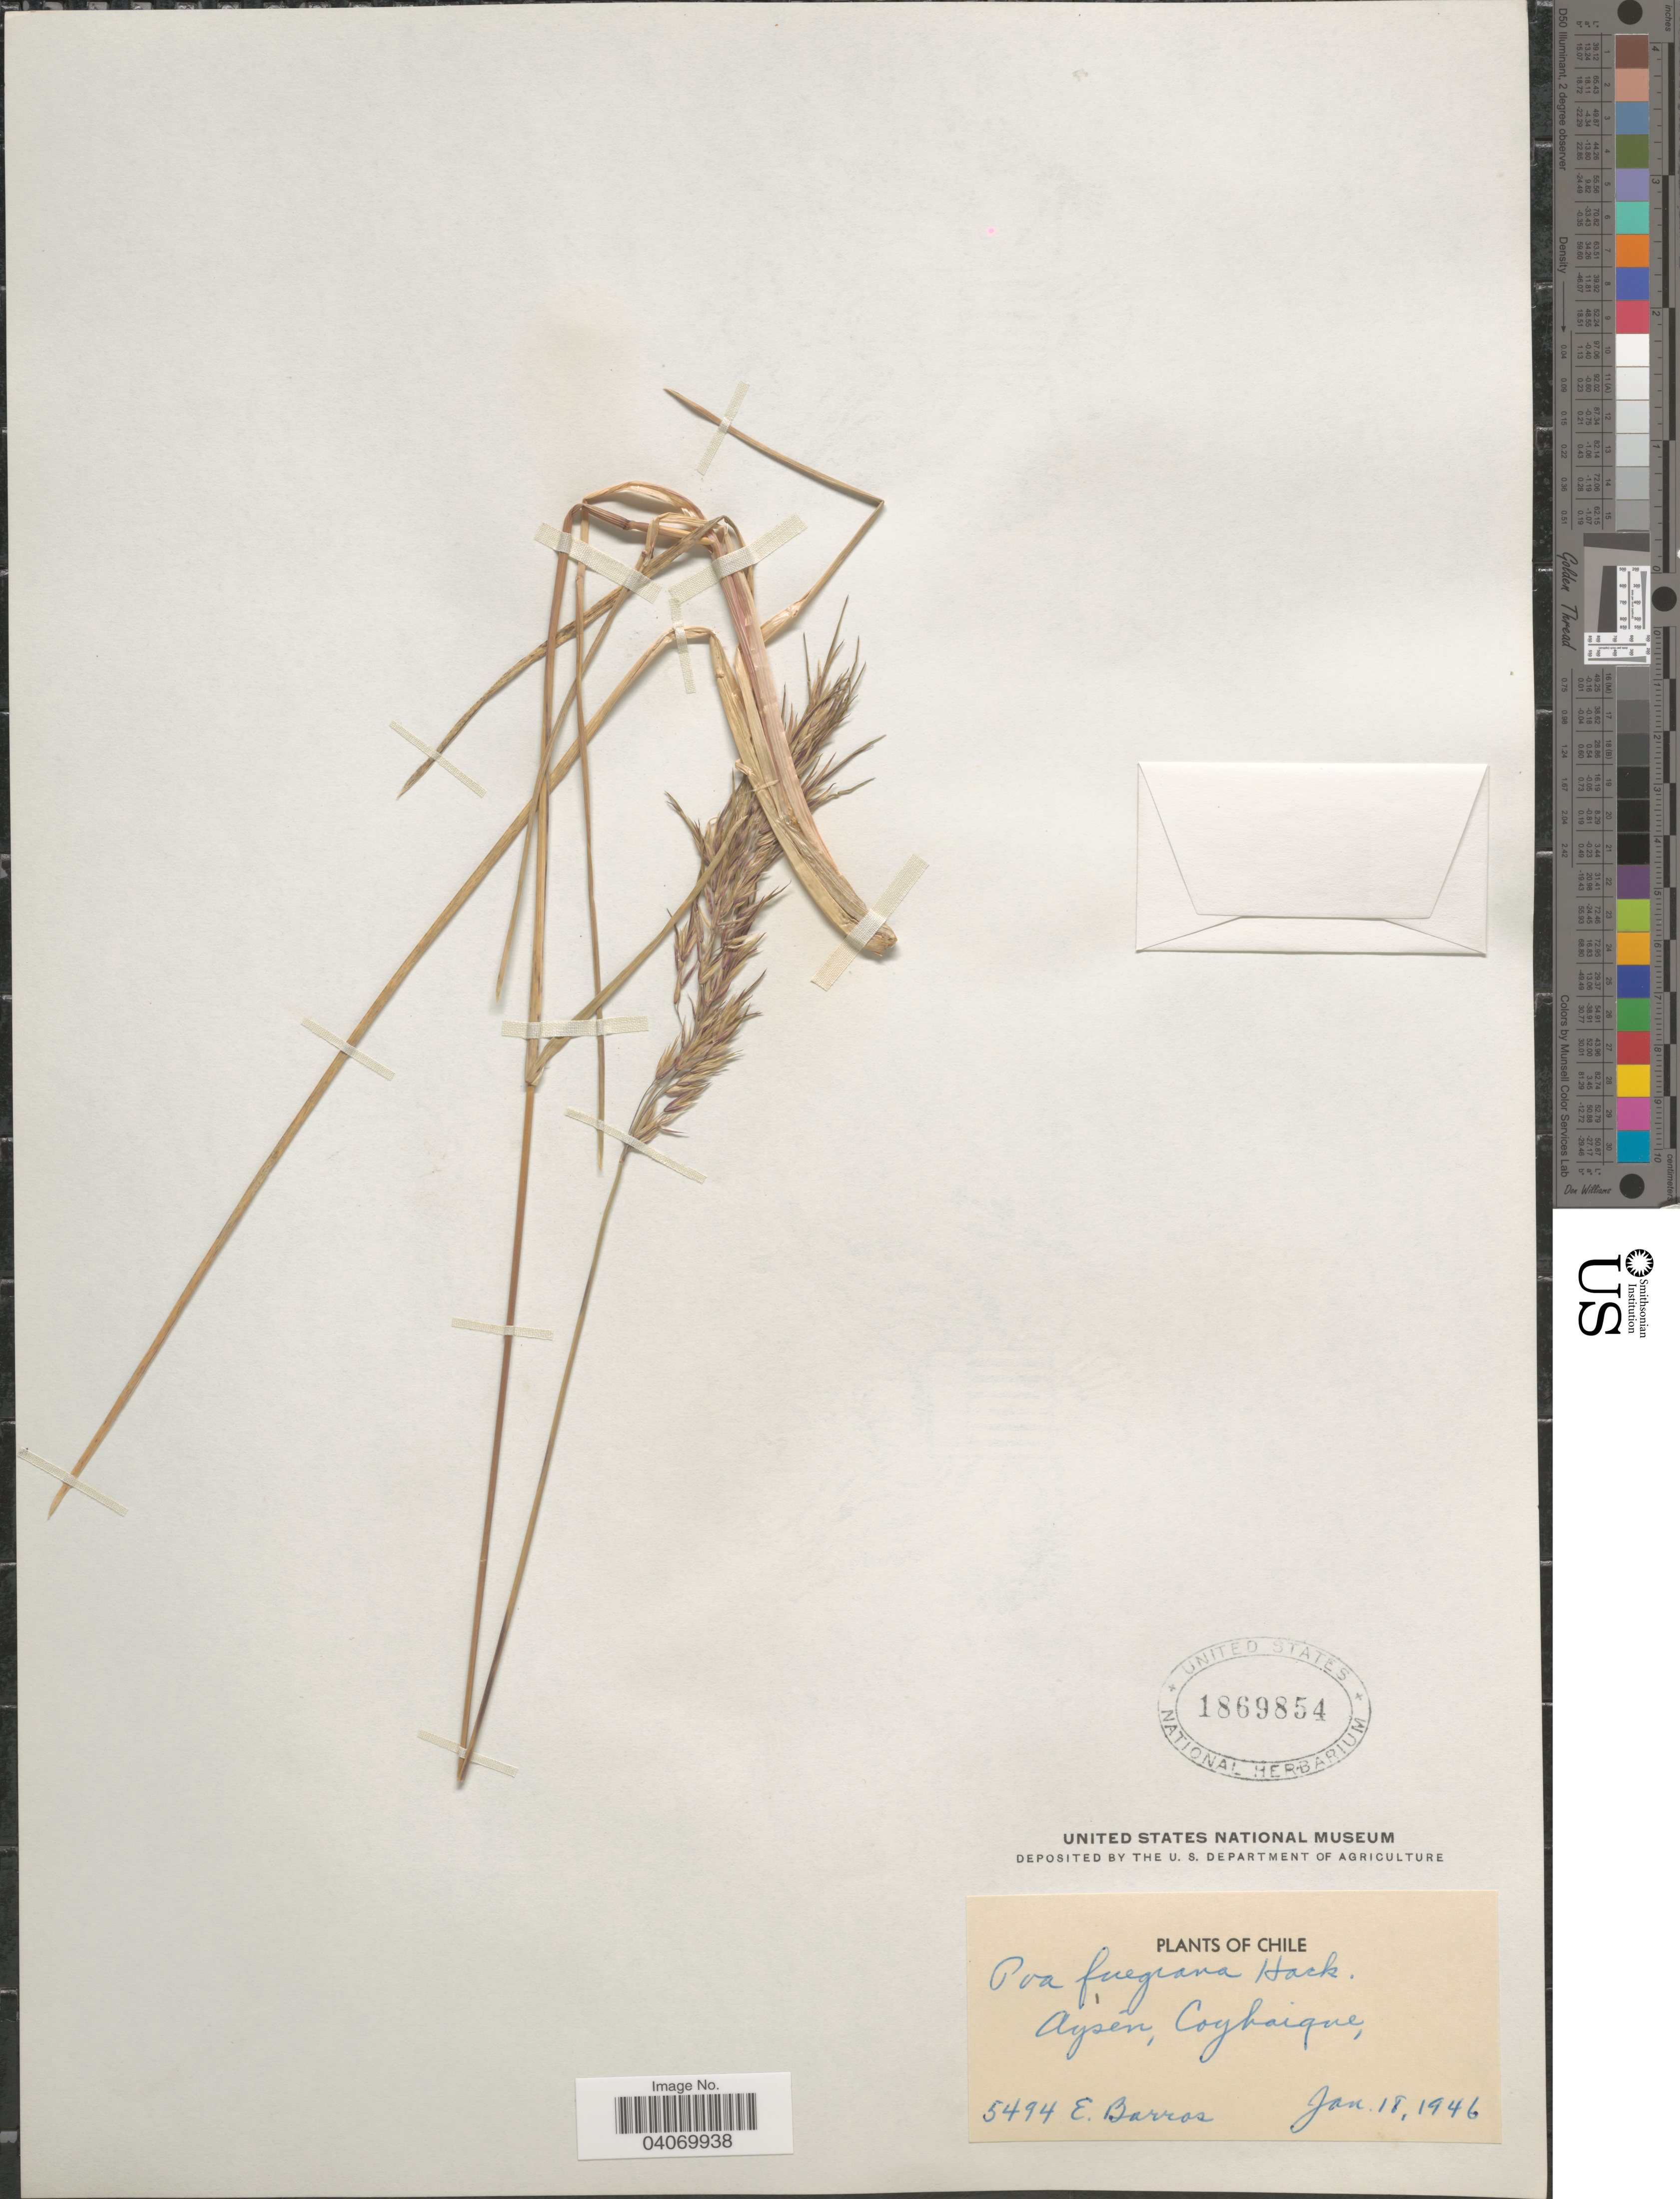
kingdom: Plantae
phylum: Tracheophyta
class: Liliopsida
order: Poales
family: Poaceae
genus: Poa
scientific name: Poa alopecurus subsp. fuegiana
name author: (Hook. f.) D.M. Moore & Dogg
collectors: E. Barros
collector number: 5494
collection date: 1946-01-18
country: Chile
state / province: Aisén (XI)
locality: Aysén, Coyhaique.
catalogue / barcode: US 1869854